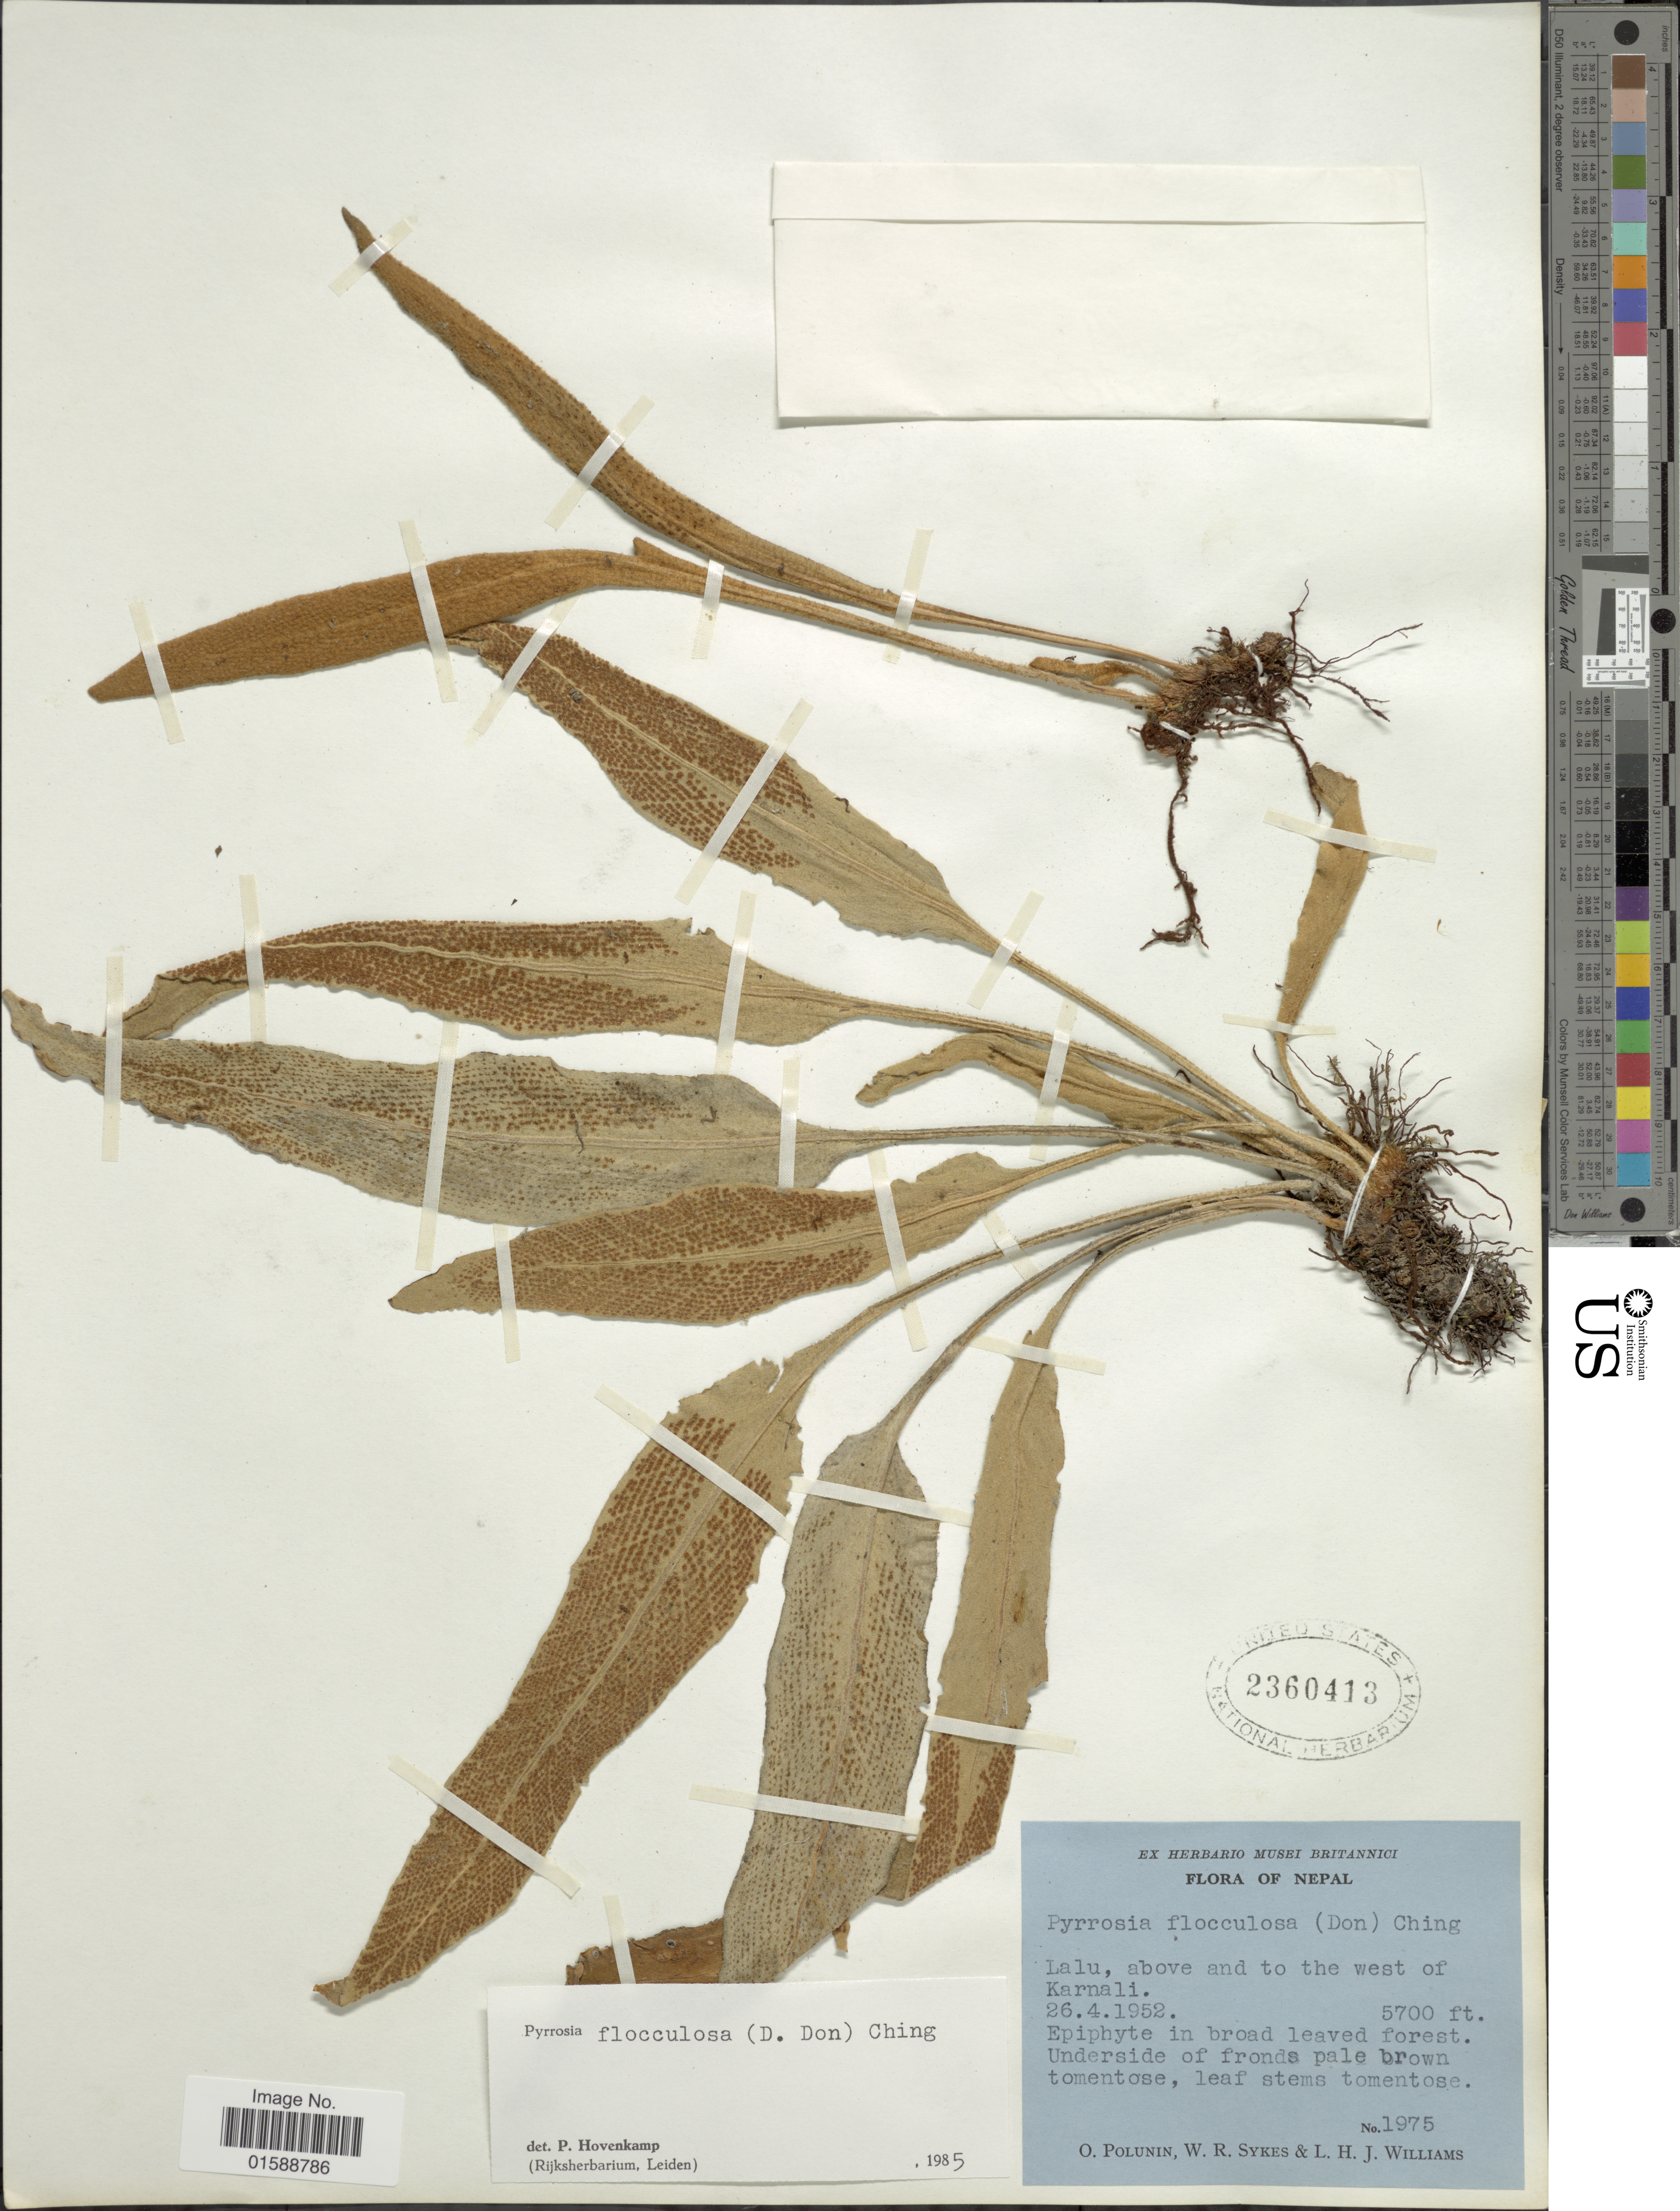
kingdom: Plantae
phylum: Tracheophyta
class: Polypodiopsida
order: Polypodiales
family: Polypodiaceae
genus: Pyrrosia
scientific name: Pyrrosia flocculosa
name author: (D. Don) Ching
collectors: O. V. Polunin, W. R. Sykes & L. H. J. Williams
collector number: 1975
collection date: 1952-04-26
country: Nepal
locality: Lalu, above and to the west of Karnali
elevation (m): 1737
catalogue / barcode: US 2360413